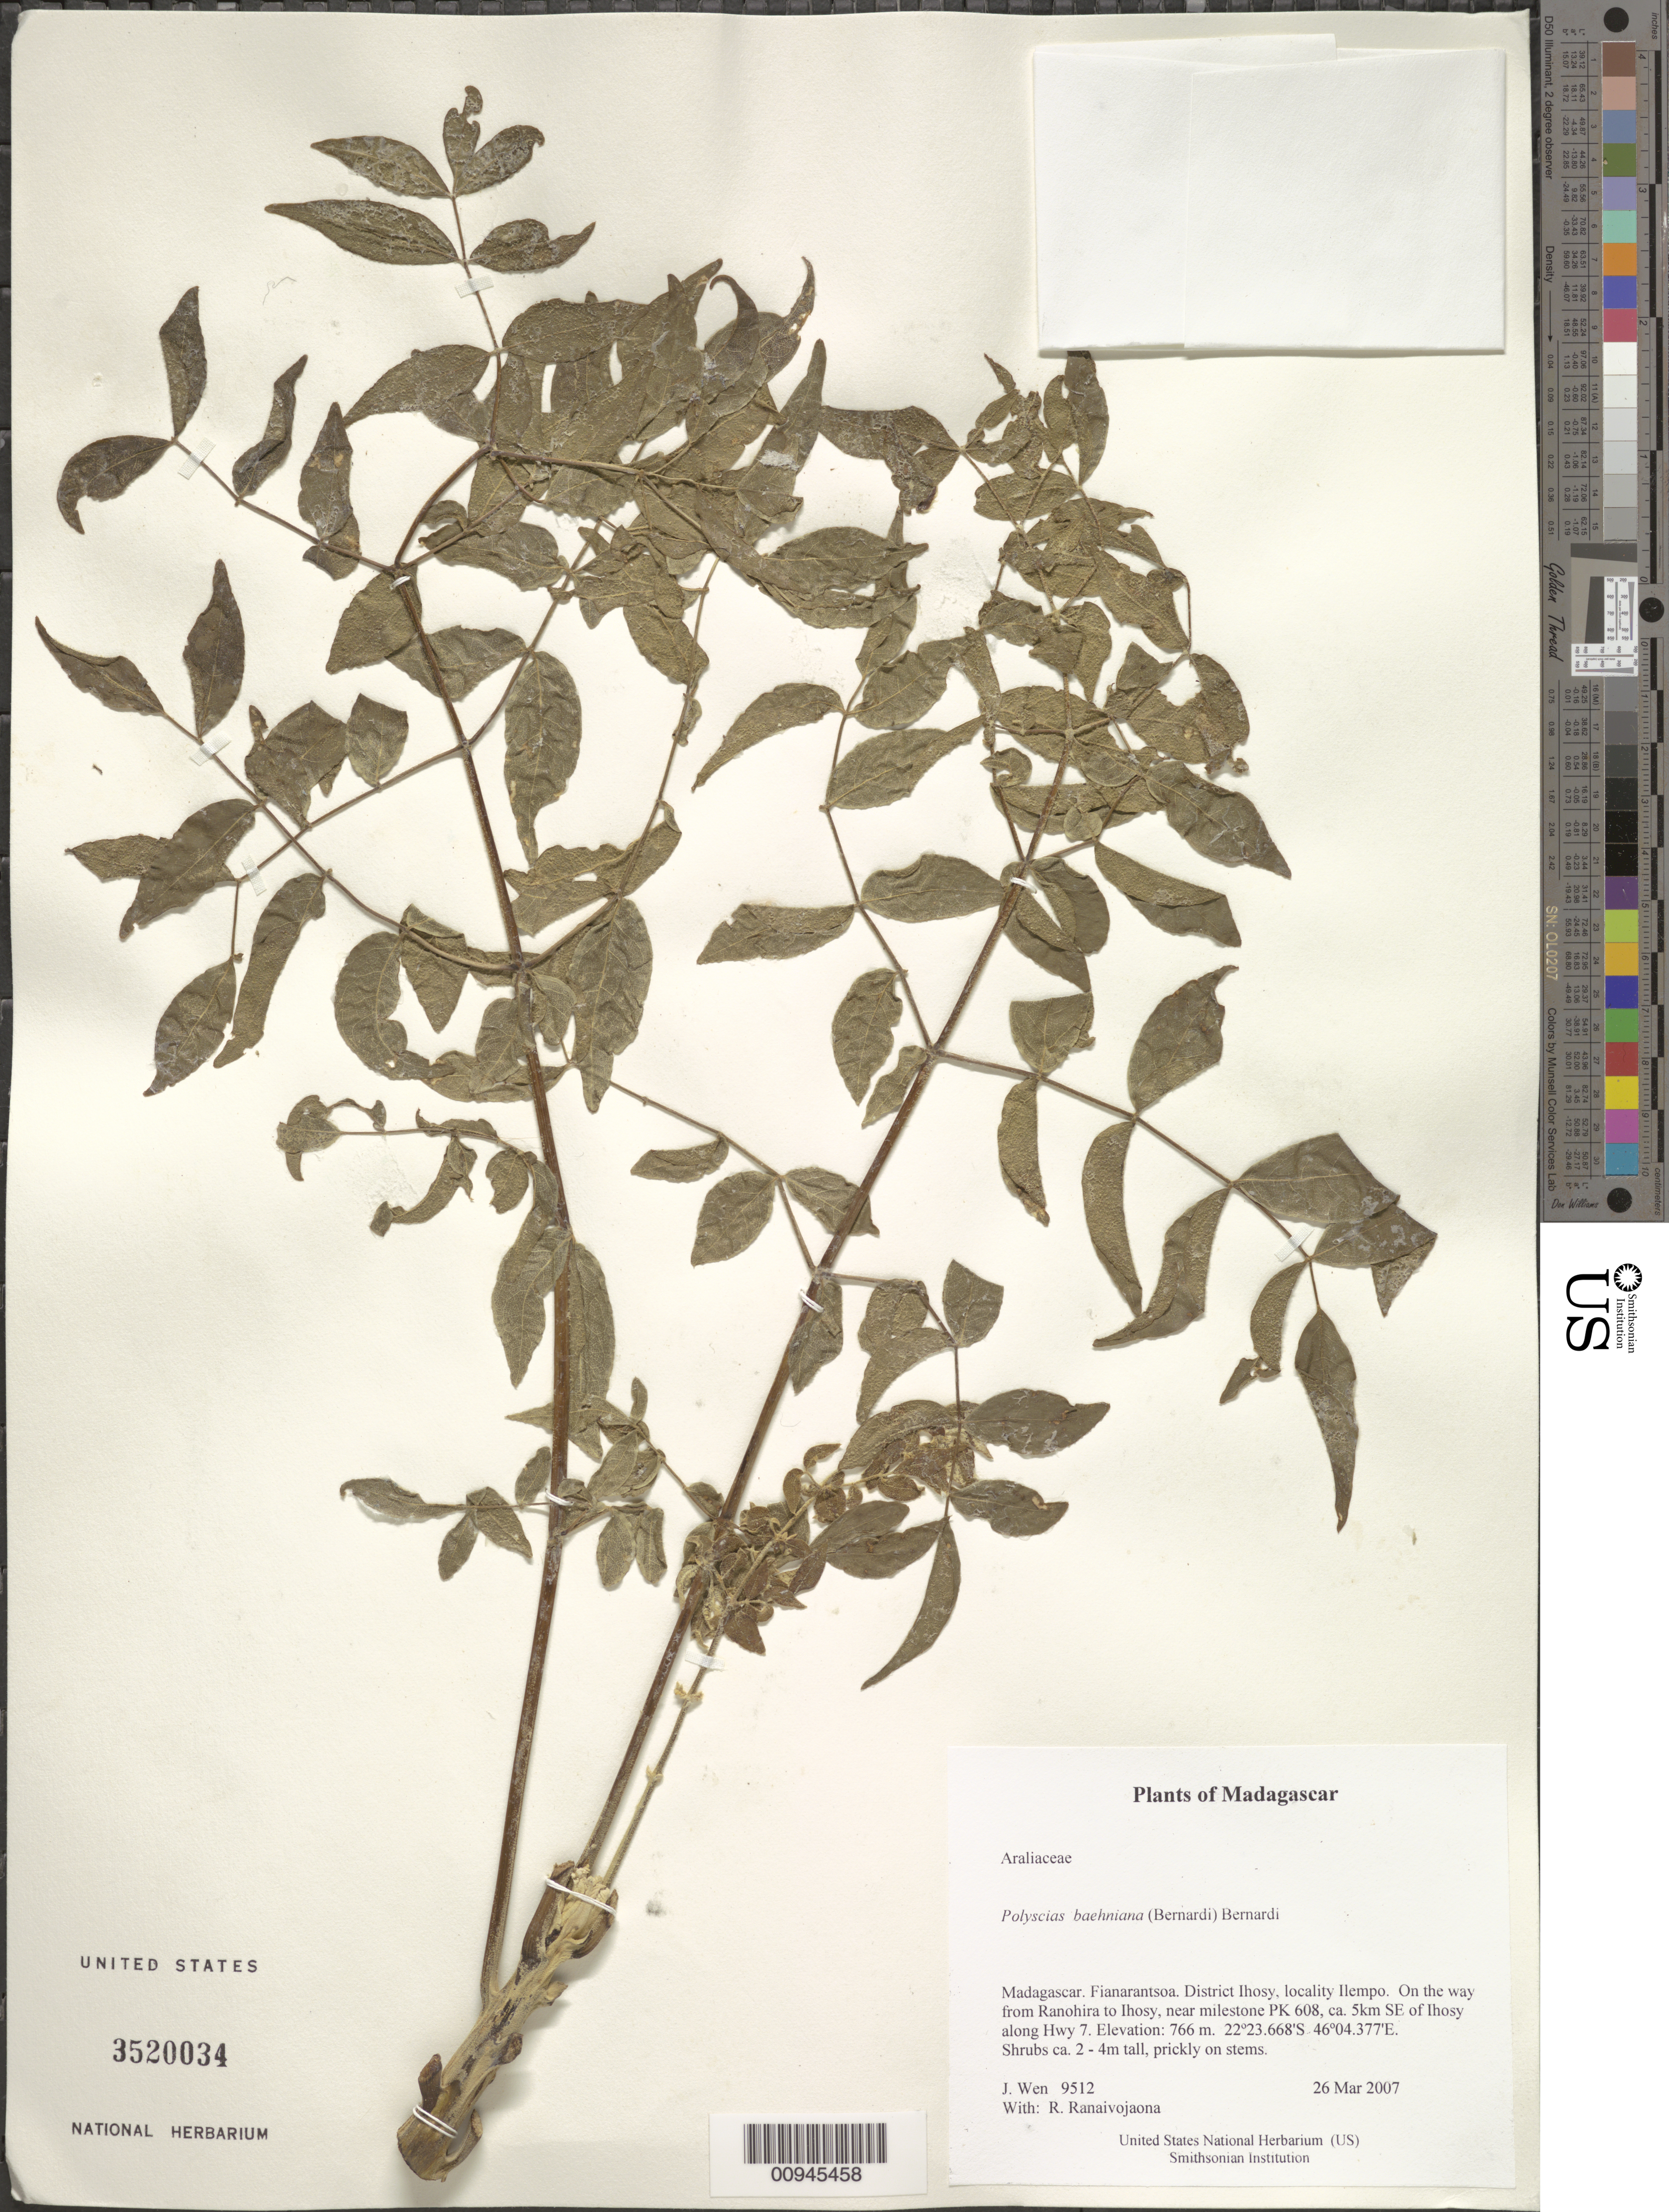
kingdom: Plantae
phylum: Tracheophyta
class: Magnoliopsida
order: Apiales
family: Araliaceae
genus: Polyscias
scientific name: Polyscias baehniana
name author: (Bernardi) Bernardi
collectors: J. Wen & R. Ranaivojaona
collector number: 9512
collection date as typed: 26 Mar 2007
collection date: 2007-03-26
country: Madagascar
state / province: Ihorombe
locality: District Ihosy, locality Ilempo. On the way from Ranohira to Ihosy, near milestone PK 608, ca. 5km SE of Ihosy along Hwy 7.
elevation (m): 766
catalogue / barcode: US 3520034